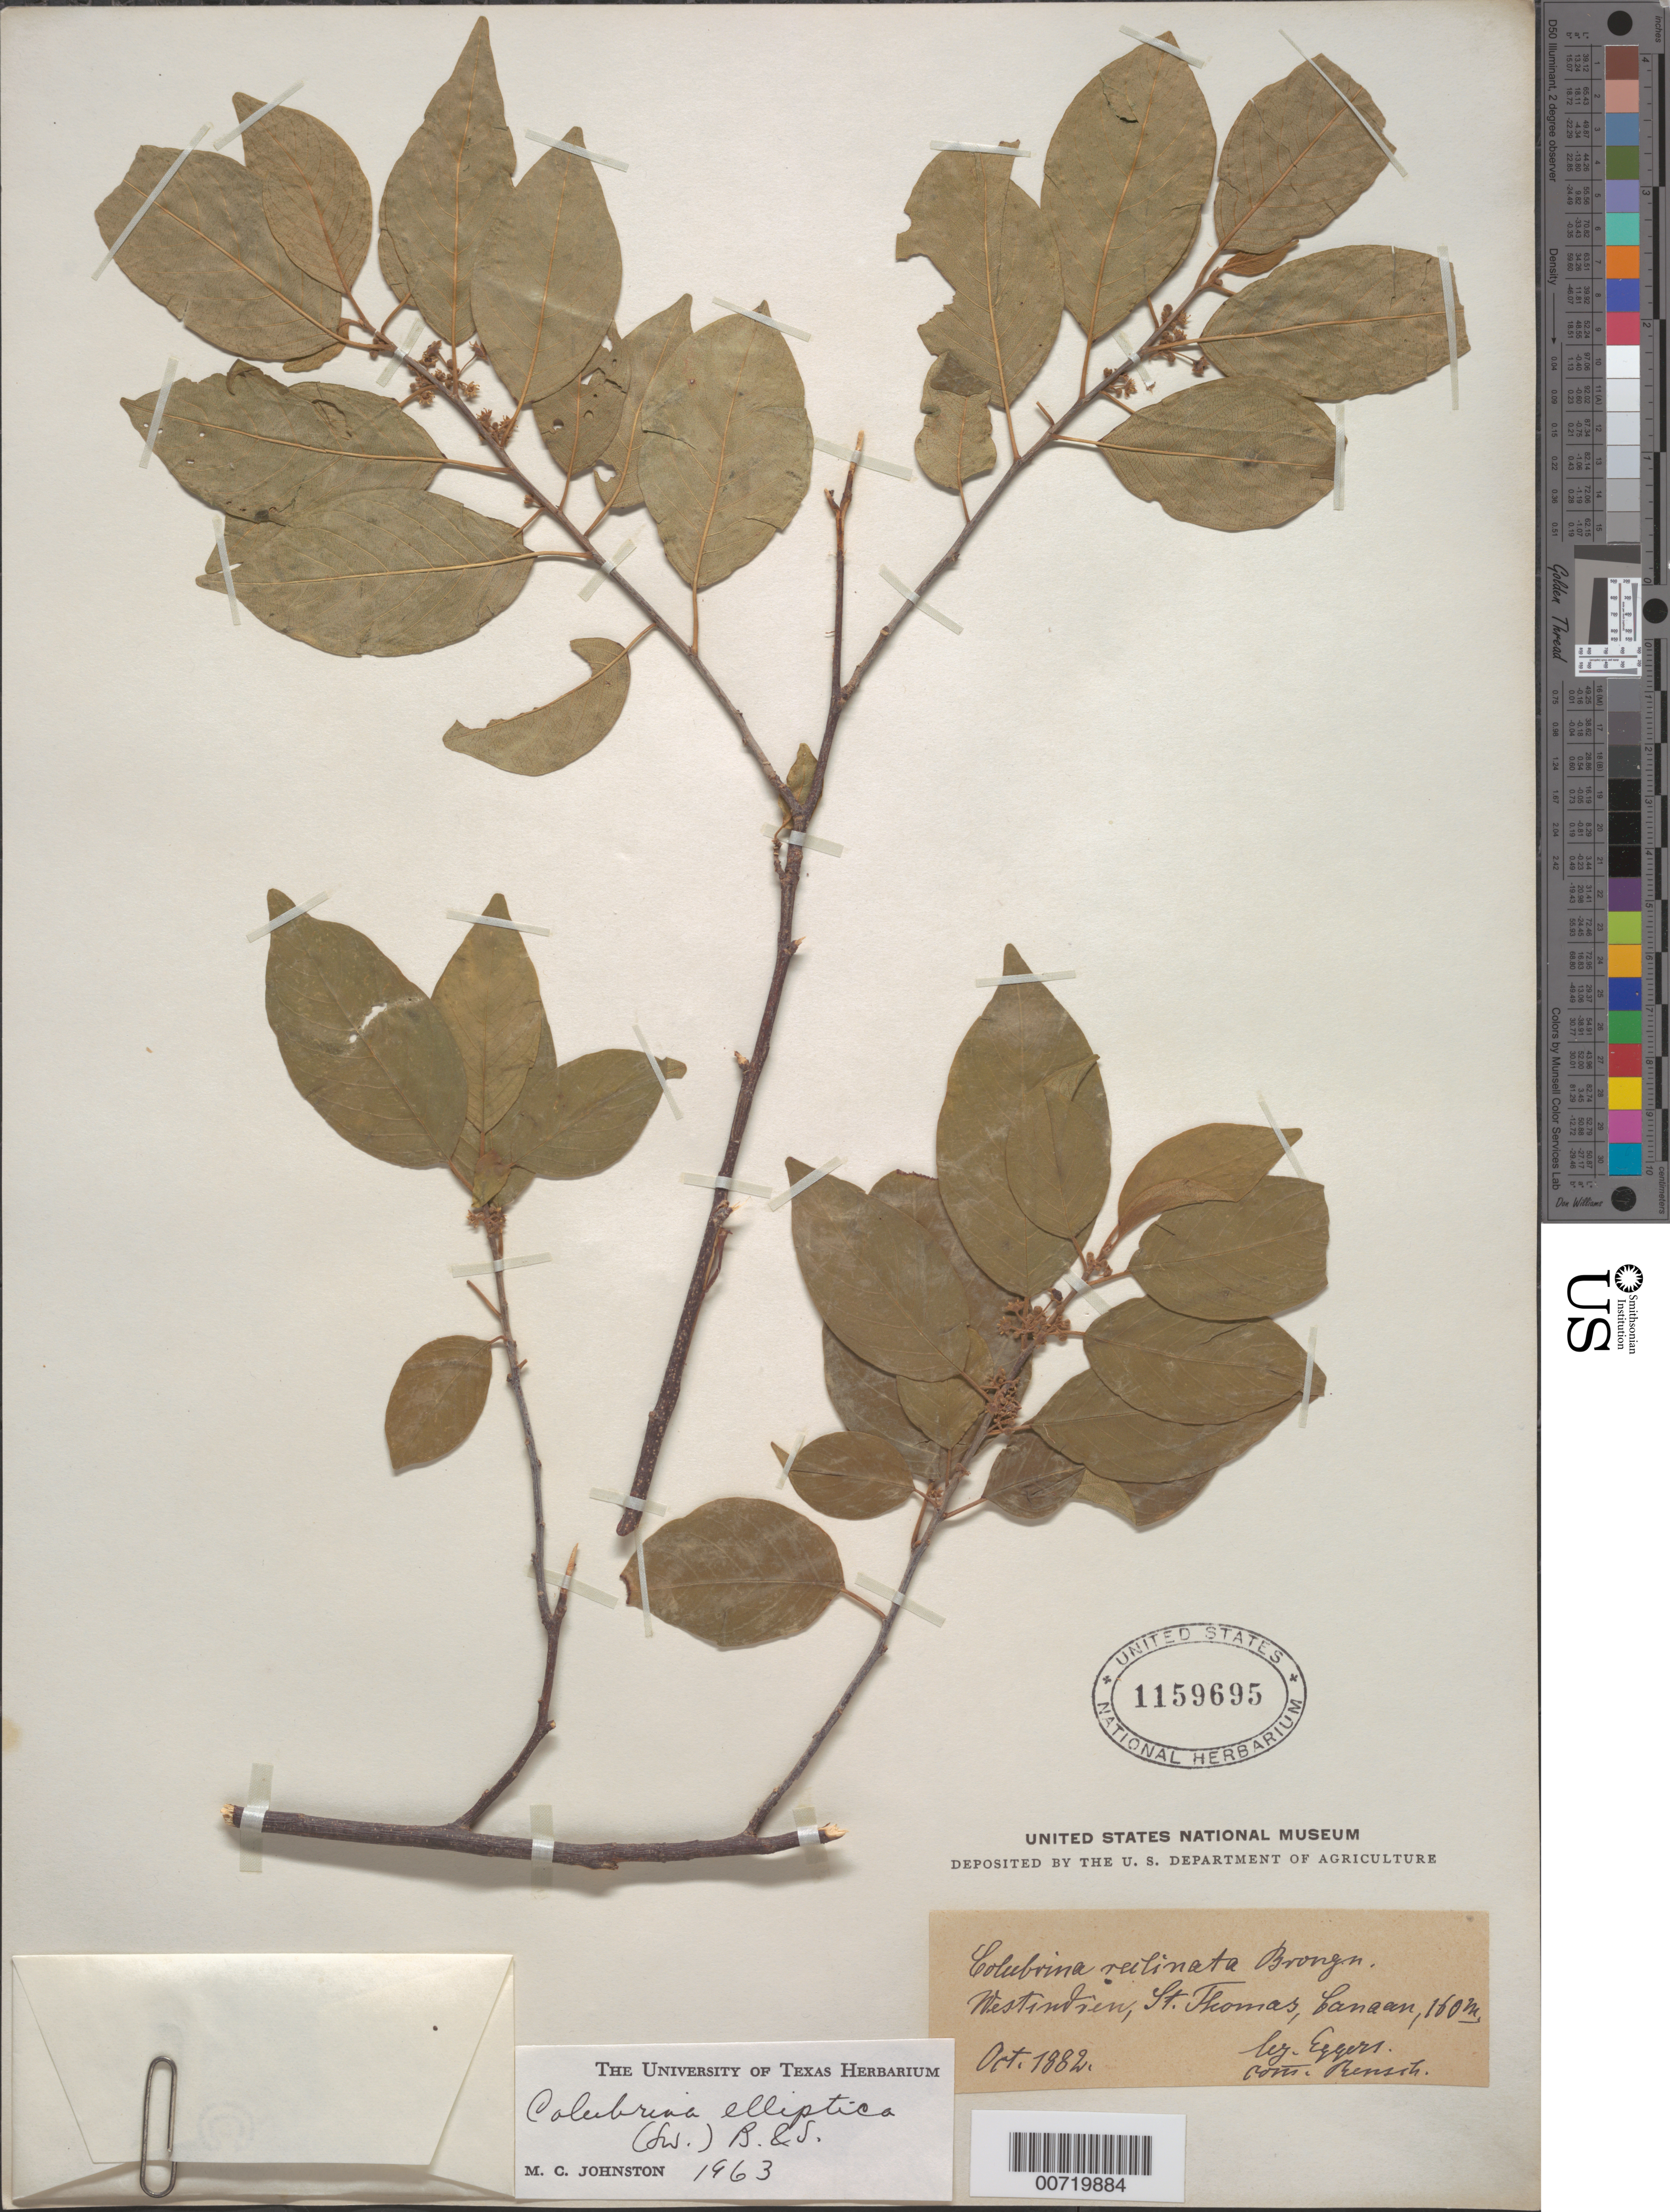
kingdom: Plantae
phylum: Tracheophyta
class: Magnoliopsida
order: Rosales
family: Rhamnaceae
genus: Colubrina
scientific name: Colubrina elliptica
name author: (Sw.) Brizicky & W.L. Stern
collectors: H. F. A. von Eggers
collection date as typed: Oct 1882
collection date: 1882-10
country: U.S. Virgin Islands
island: St. Thomas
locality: St. Thomas, Canaan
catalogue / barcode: US 1159695